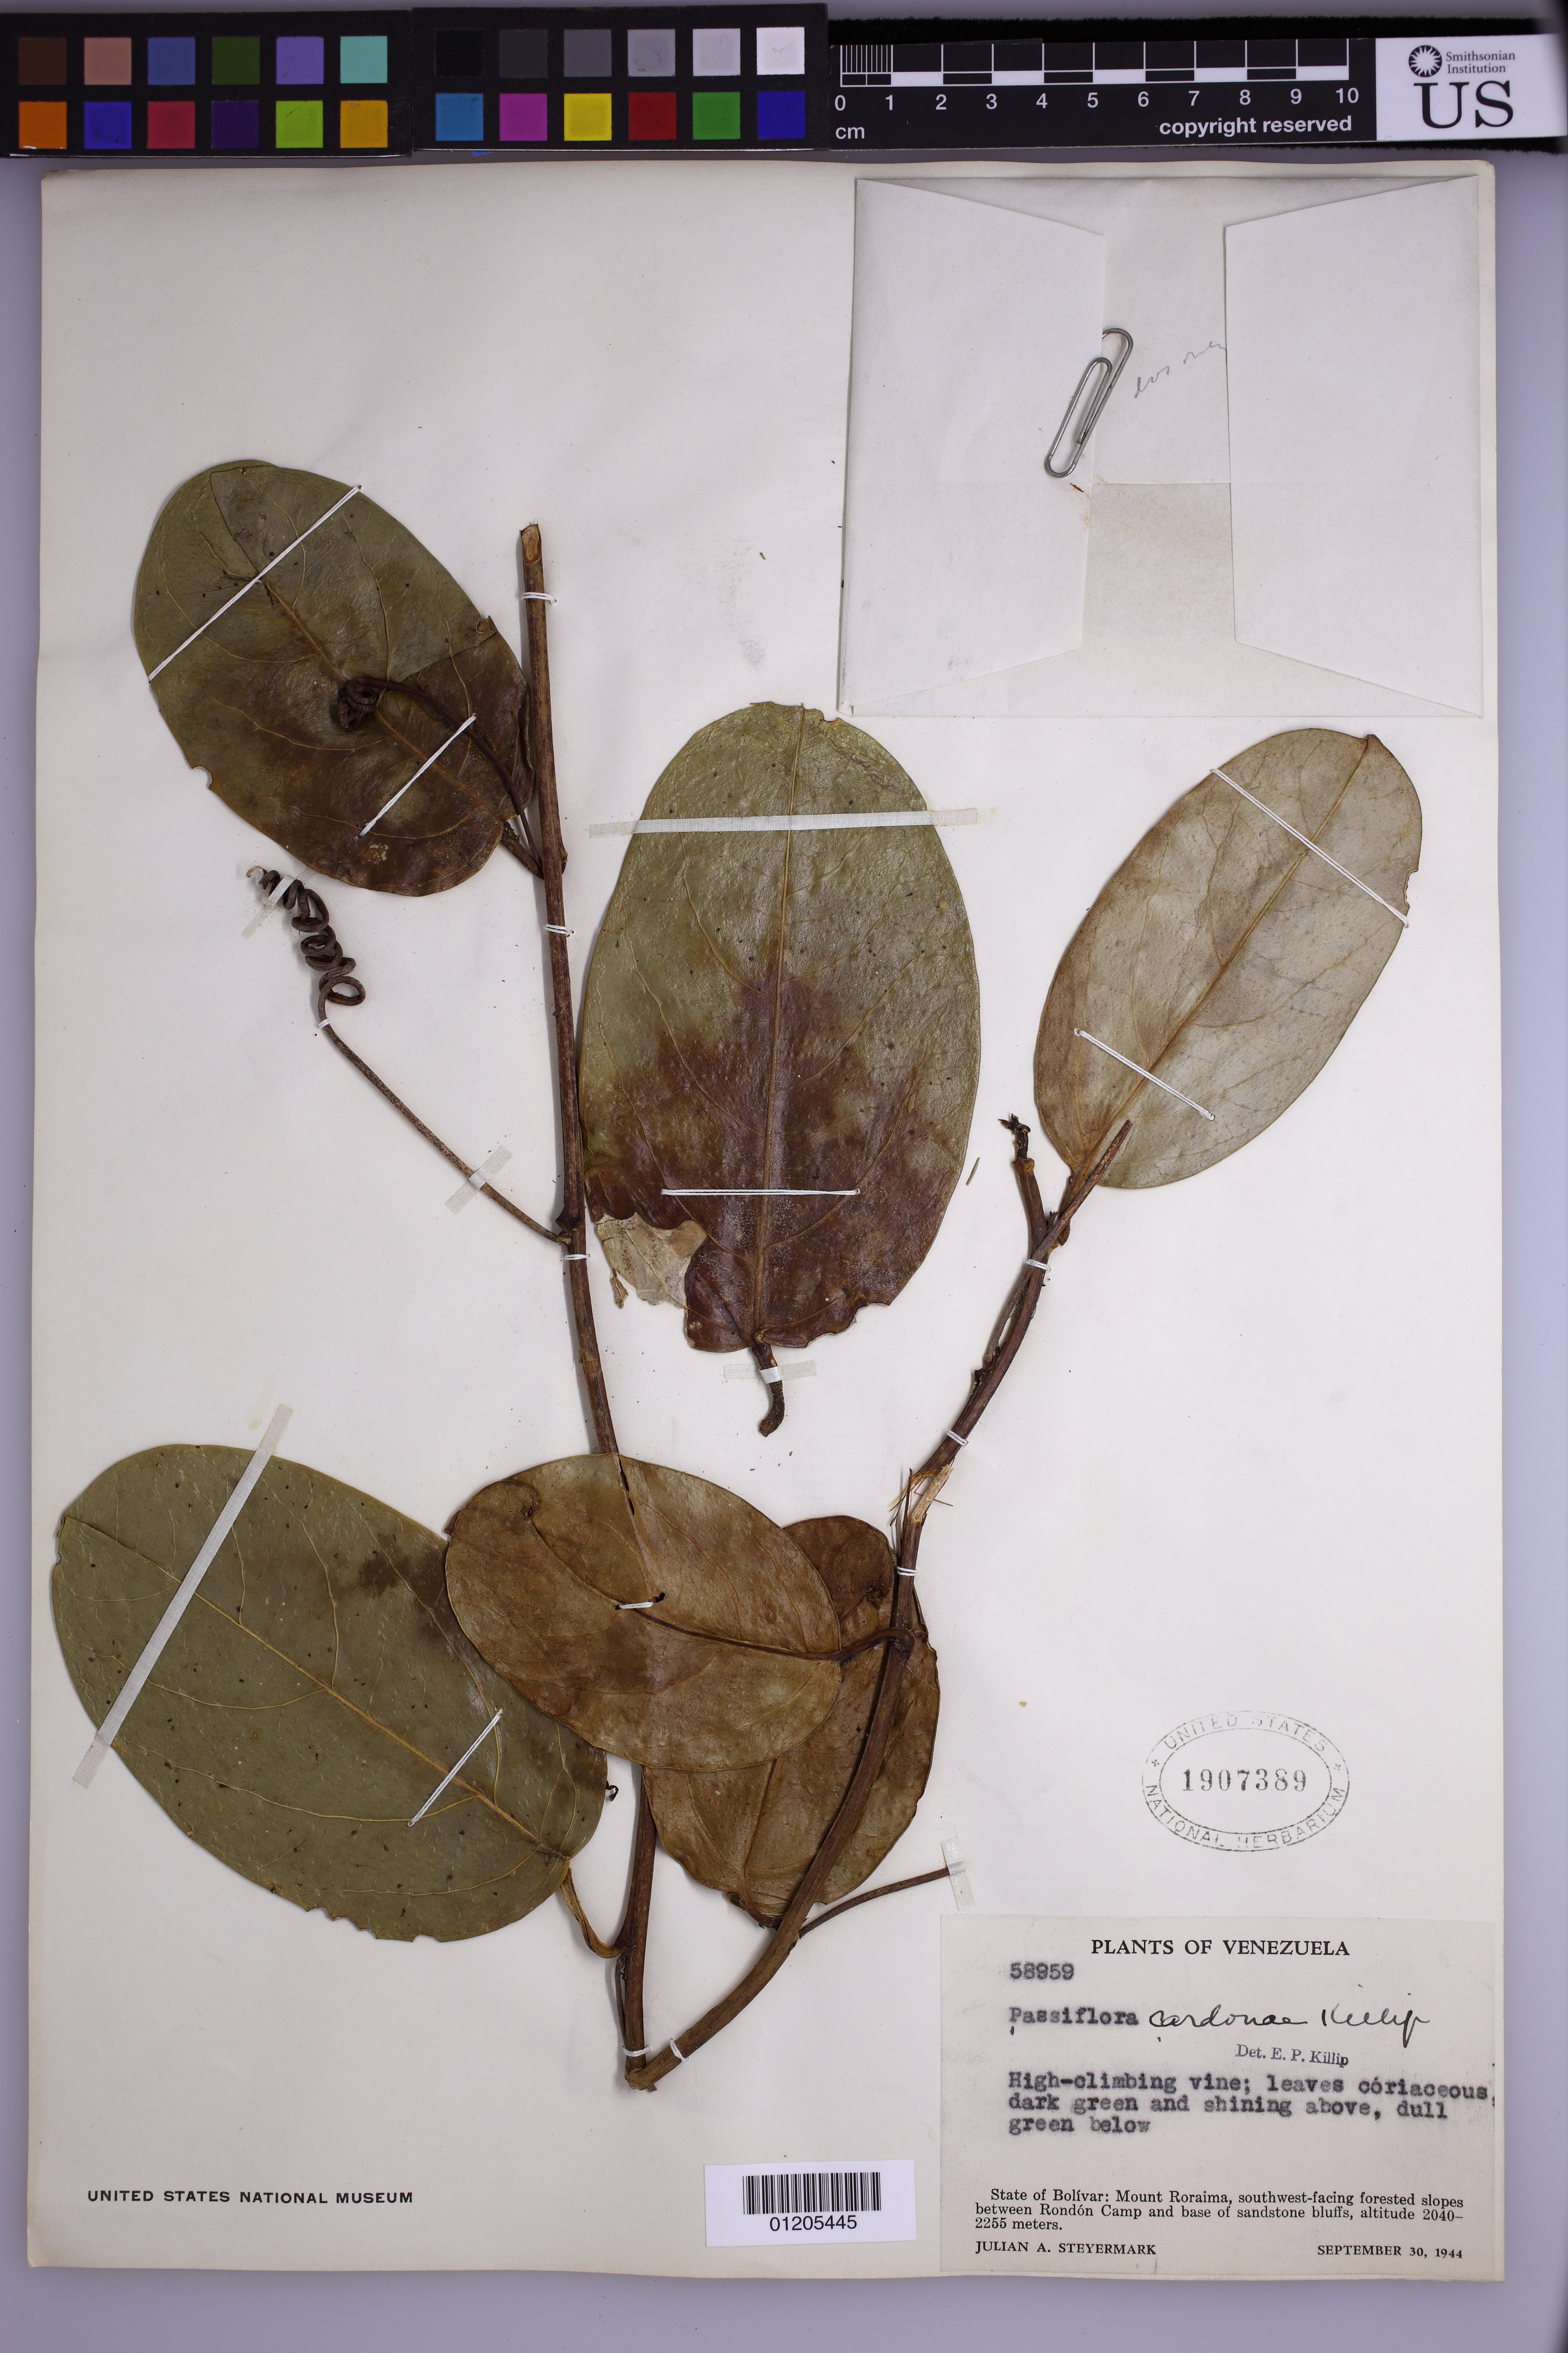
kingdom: Plantae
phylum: Tracheophyta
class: Magnoliopsida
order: Malpighiales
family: Passifloraceae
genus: Passiflora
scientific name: Passiflora cardonae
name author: Killip in Gleason & Killip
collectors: J. Steyermark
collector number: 58959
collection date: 1944-09-30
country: Venezuela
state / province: Bolivar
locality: Mount Roraima, southwest-facing forested slopes between Rondon Camp and base of sandstone bluffs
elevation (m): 2040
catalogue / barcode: US 1907389